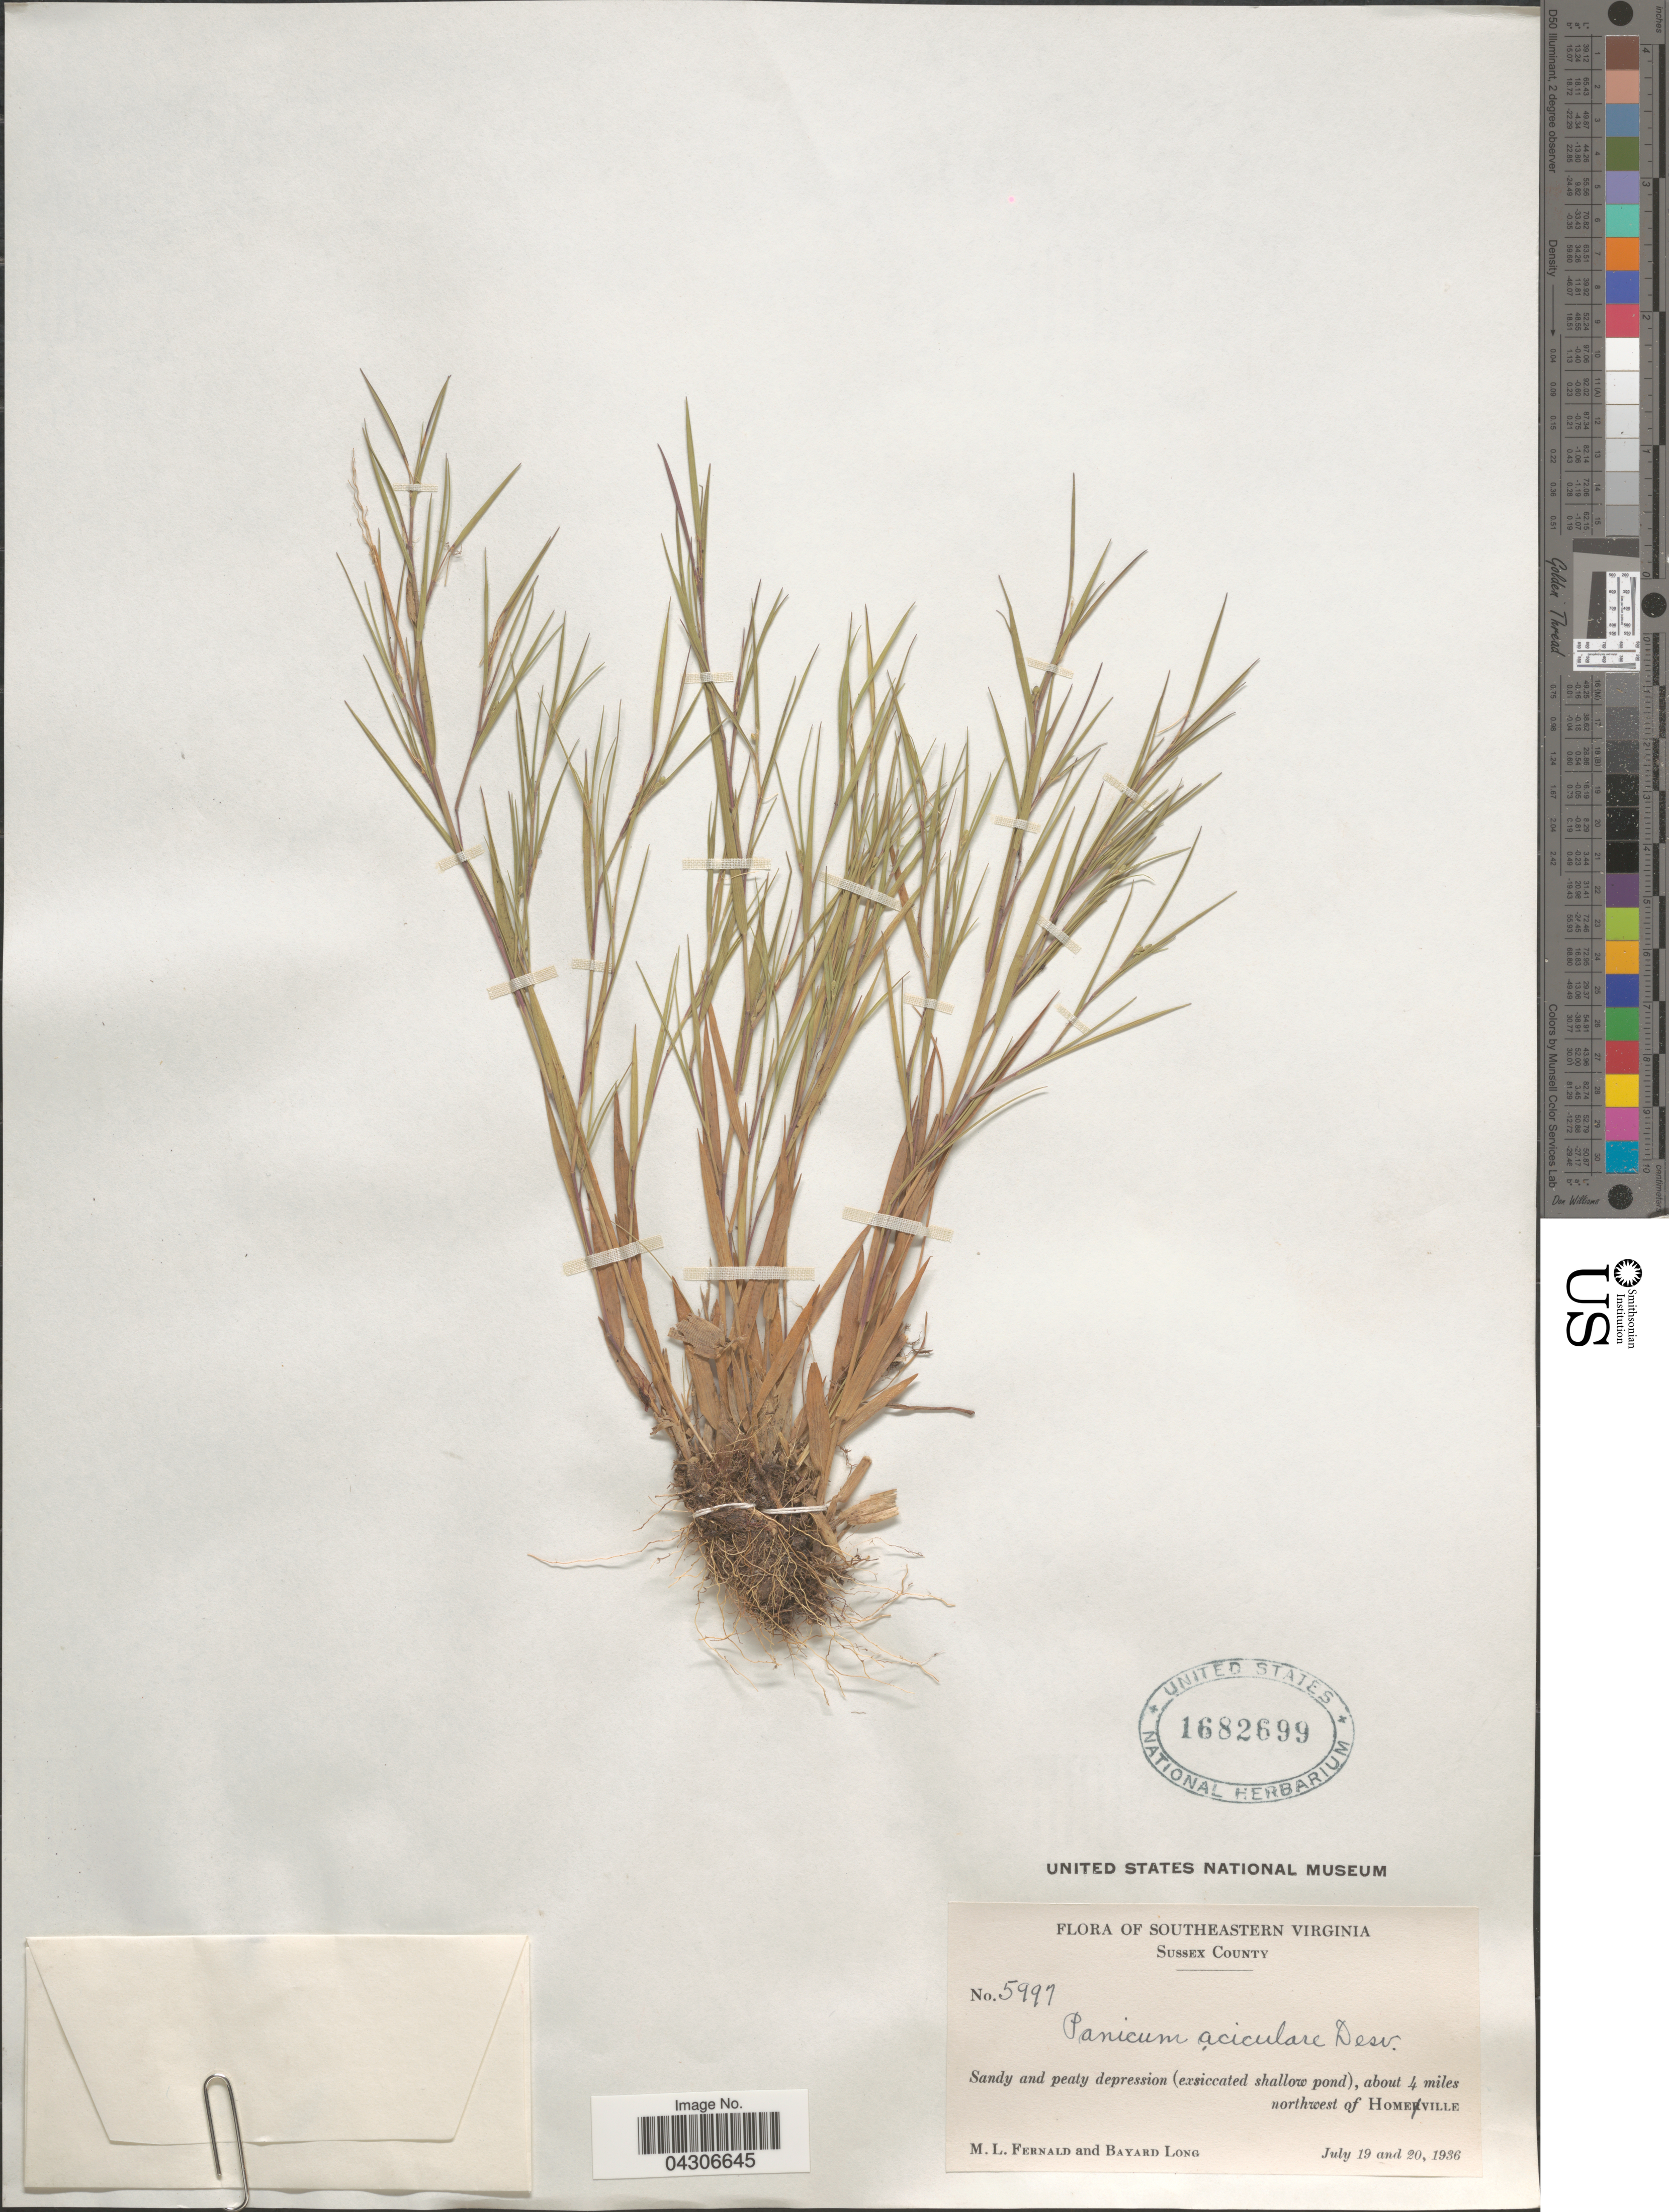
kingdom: Plantae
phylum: Tracheophyta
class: Liliopsida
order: Poales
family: Poaceae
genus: Dichanthelium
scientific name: Dichanthelium aciculare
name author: (Desv. ex Poir.) Gould & C.A. Clark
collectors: M. L. Fernald & B. Long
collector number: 5997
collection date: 1936-07-19/1936-07-20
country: United States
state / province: Virginia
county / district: Sussex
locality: Southeastern Virginia. Sussex County. Sandy and peaty depression (exsiccated shallow pond), about 4 miles northwest of Homeville.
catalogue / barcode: US 1682699